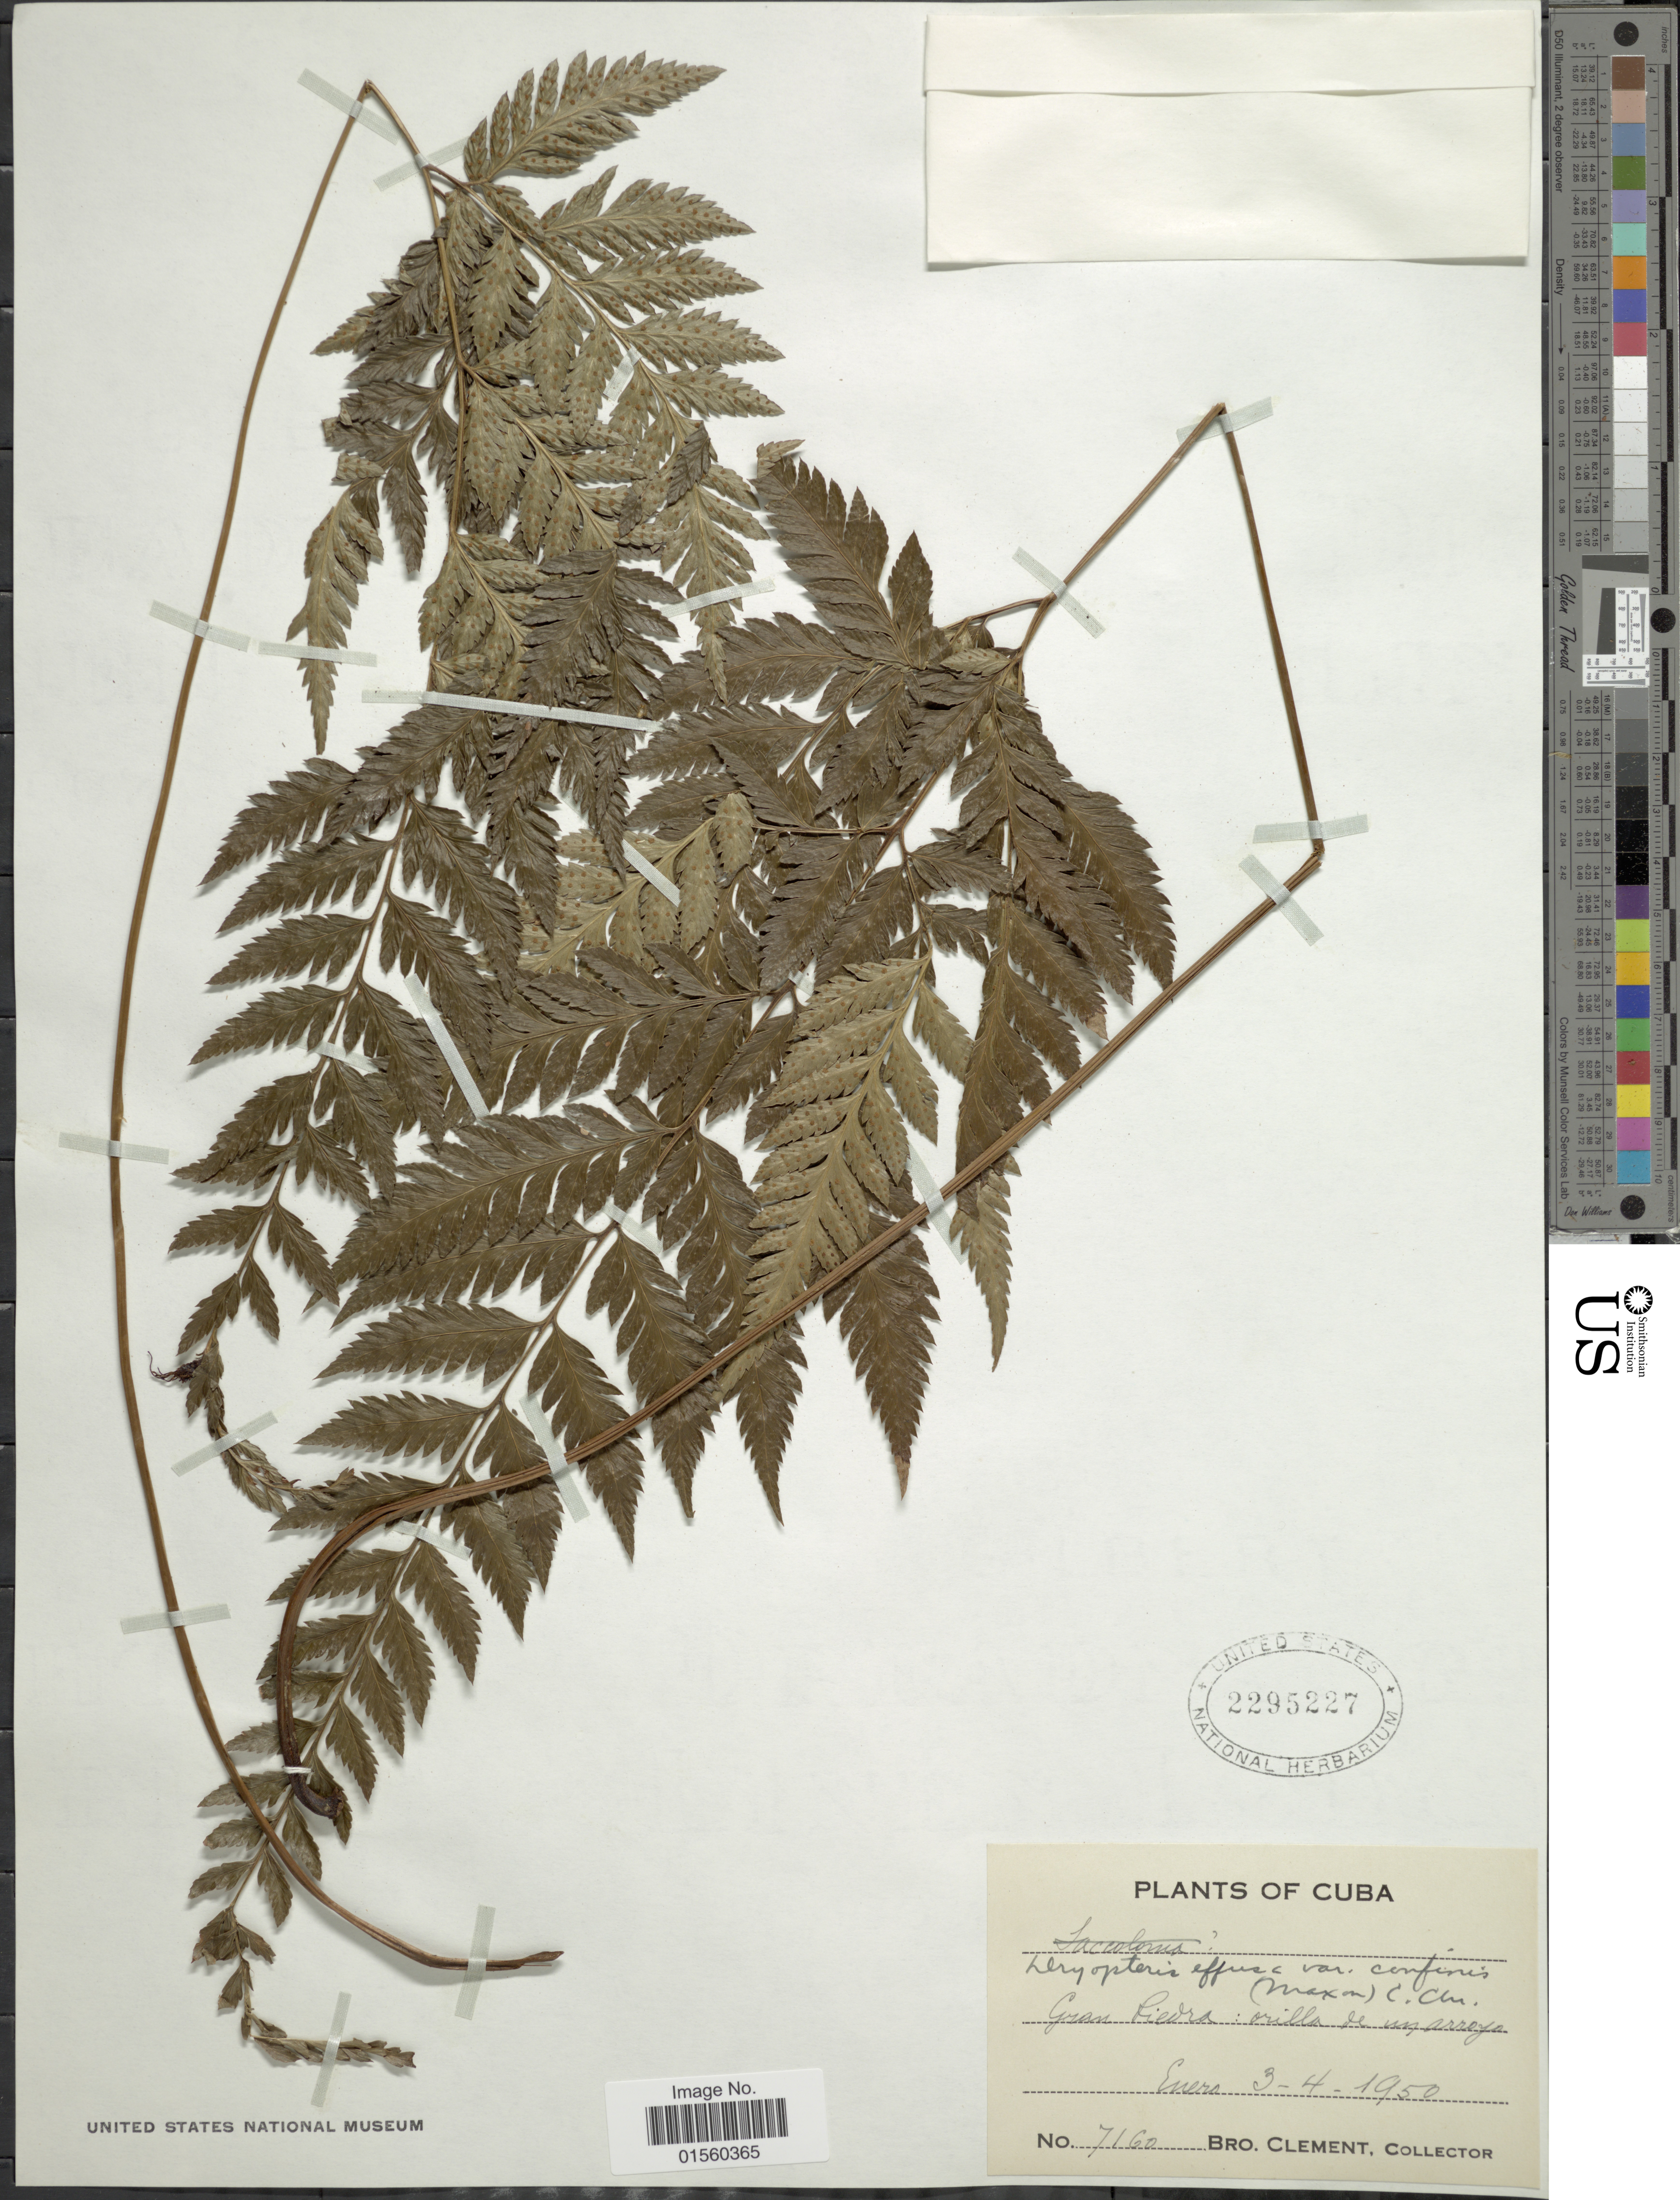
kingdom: Plantae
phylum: Tracheophyta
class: Polypodiopsida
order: Polypodiales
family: Dryopteridaceae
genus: Parapolystichum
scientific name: Parapolystichum confine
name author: (Maxon ex C. Chr.) Labiak et al.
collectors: B. Clement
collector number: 7160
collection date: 1950-01-03/1950-01-04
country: Cuba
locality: Gran Piedra: orilla de un arroyo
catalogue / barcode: US 2295227